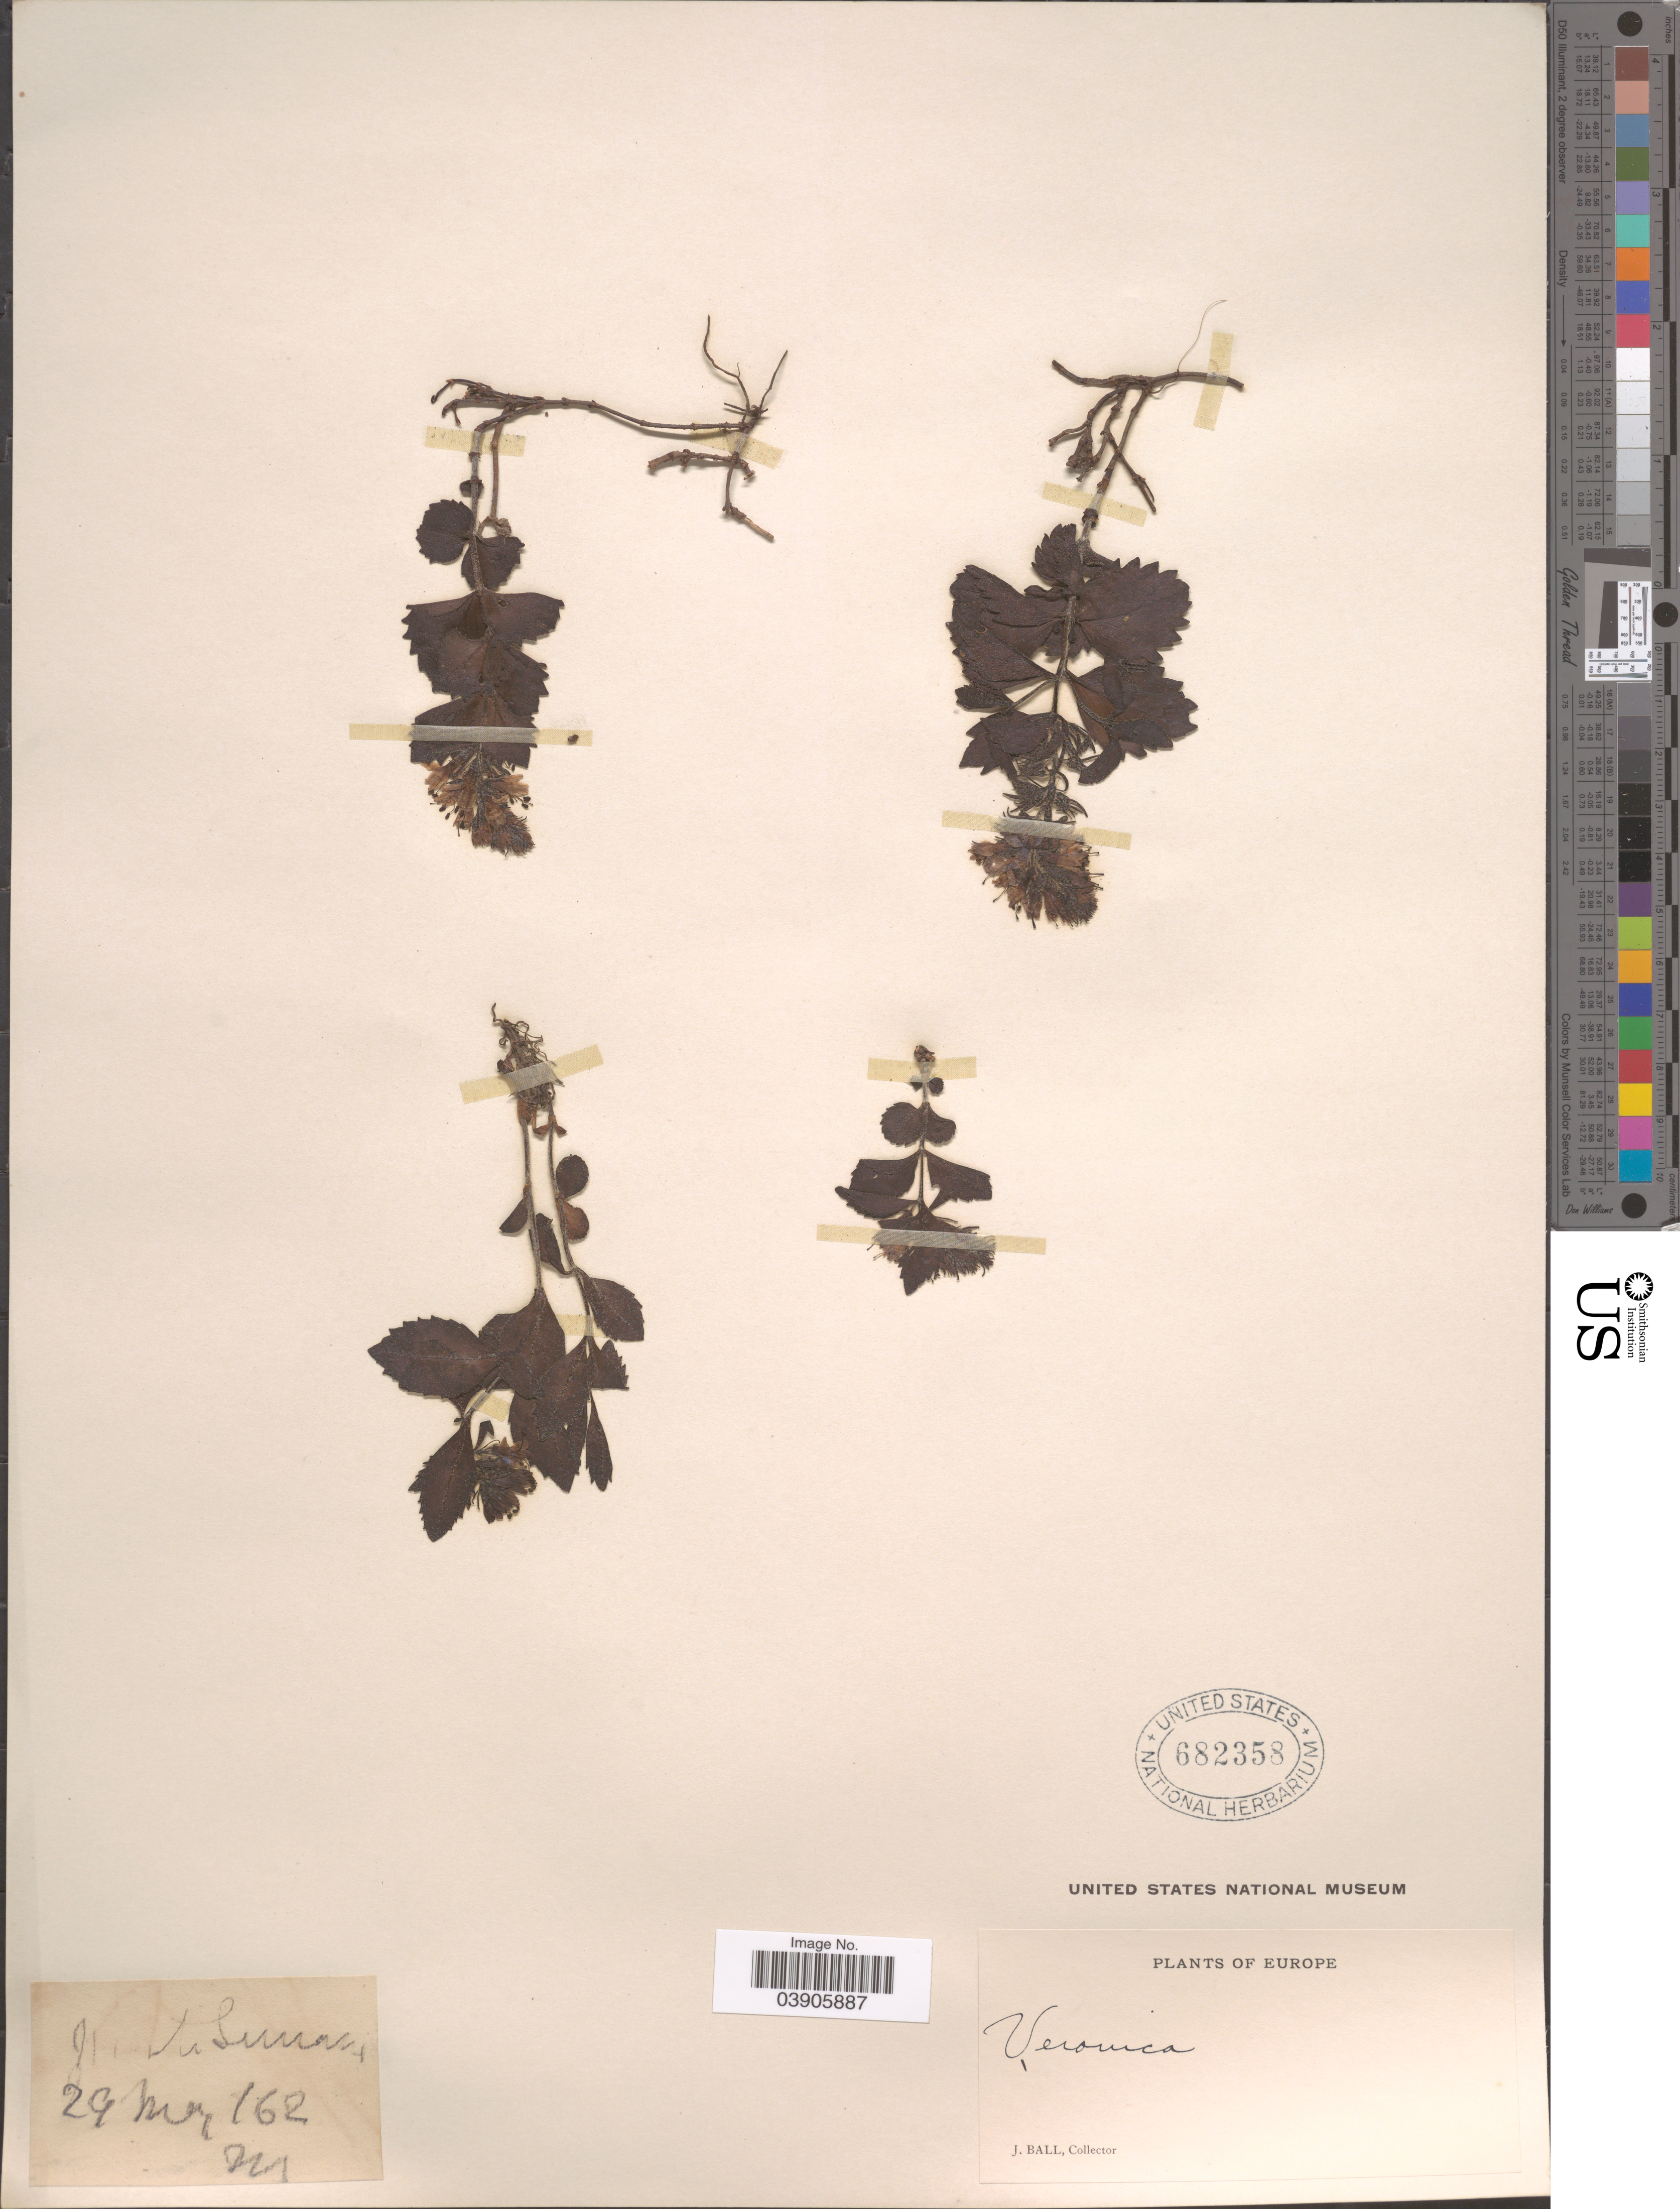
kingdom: Plantae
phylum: Tracheophyta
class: Magnoliopsida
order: Lamiales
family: Plantaginaceae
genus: Paederota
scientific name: Paederota sp.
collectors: J. Ball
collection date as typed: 29 May 162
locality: Europe.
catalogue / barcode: US 682358